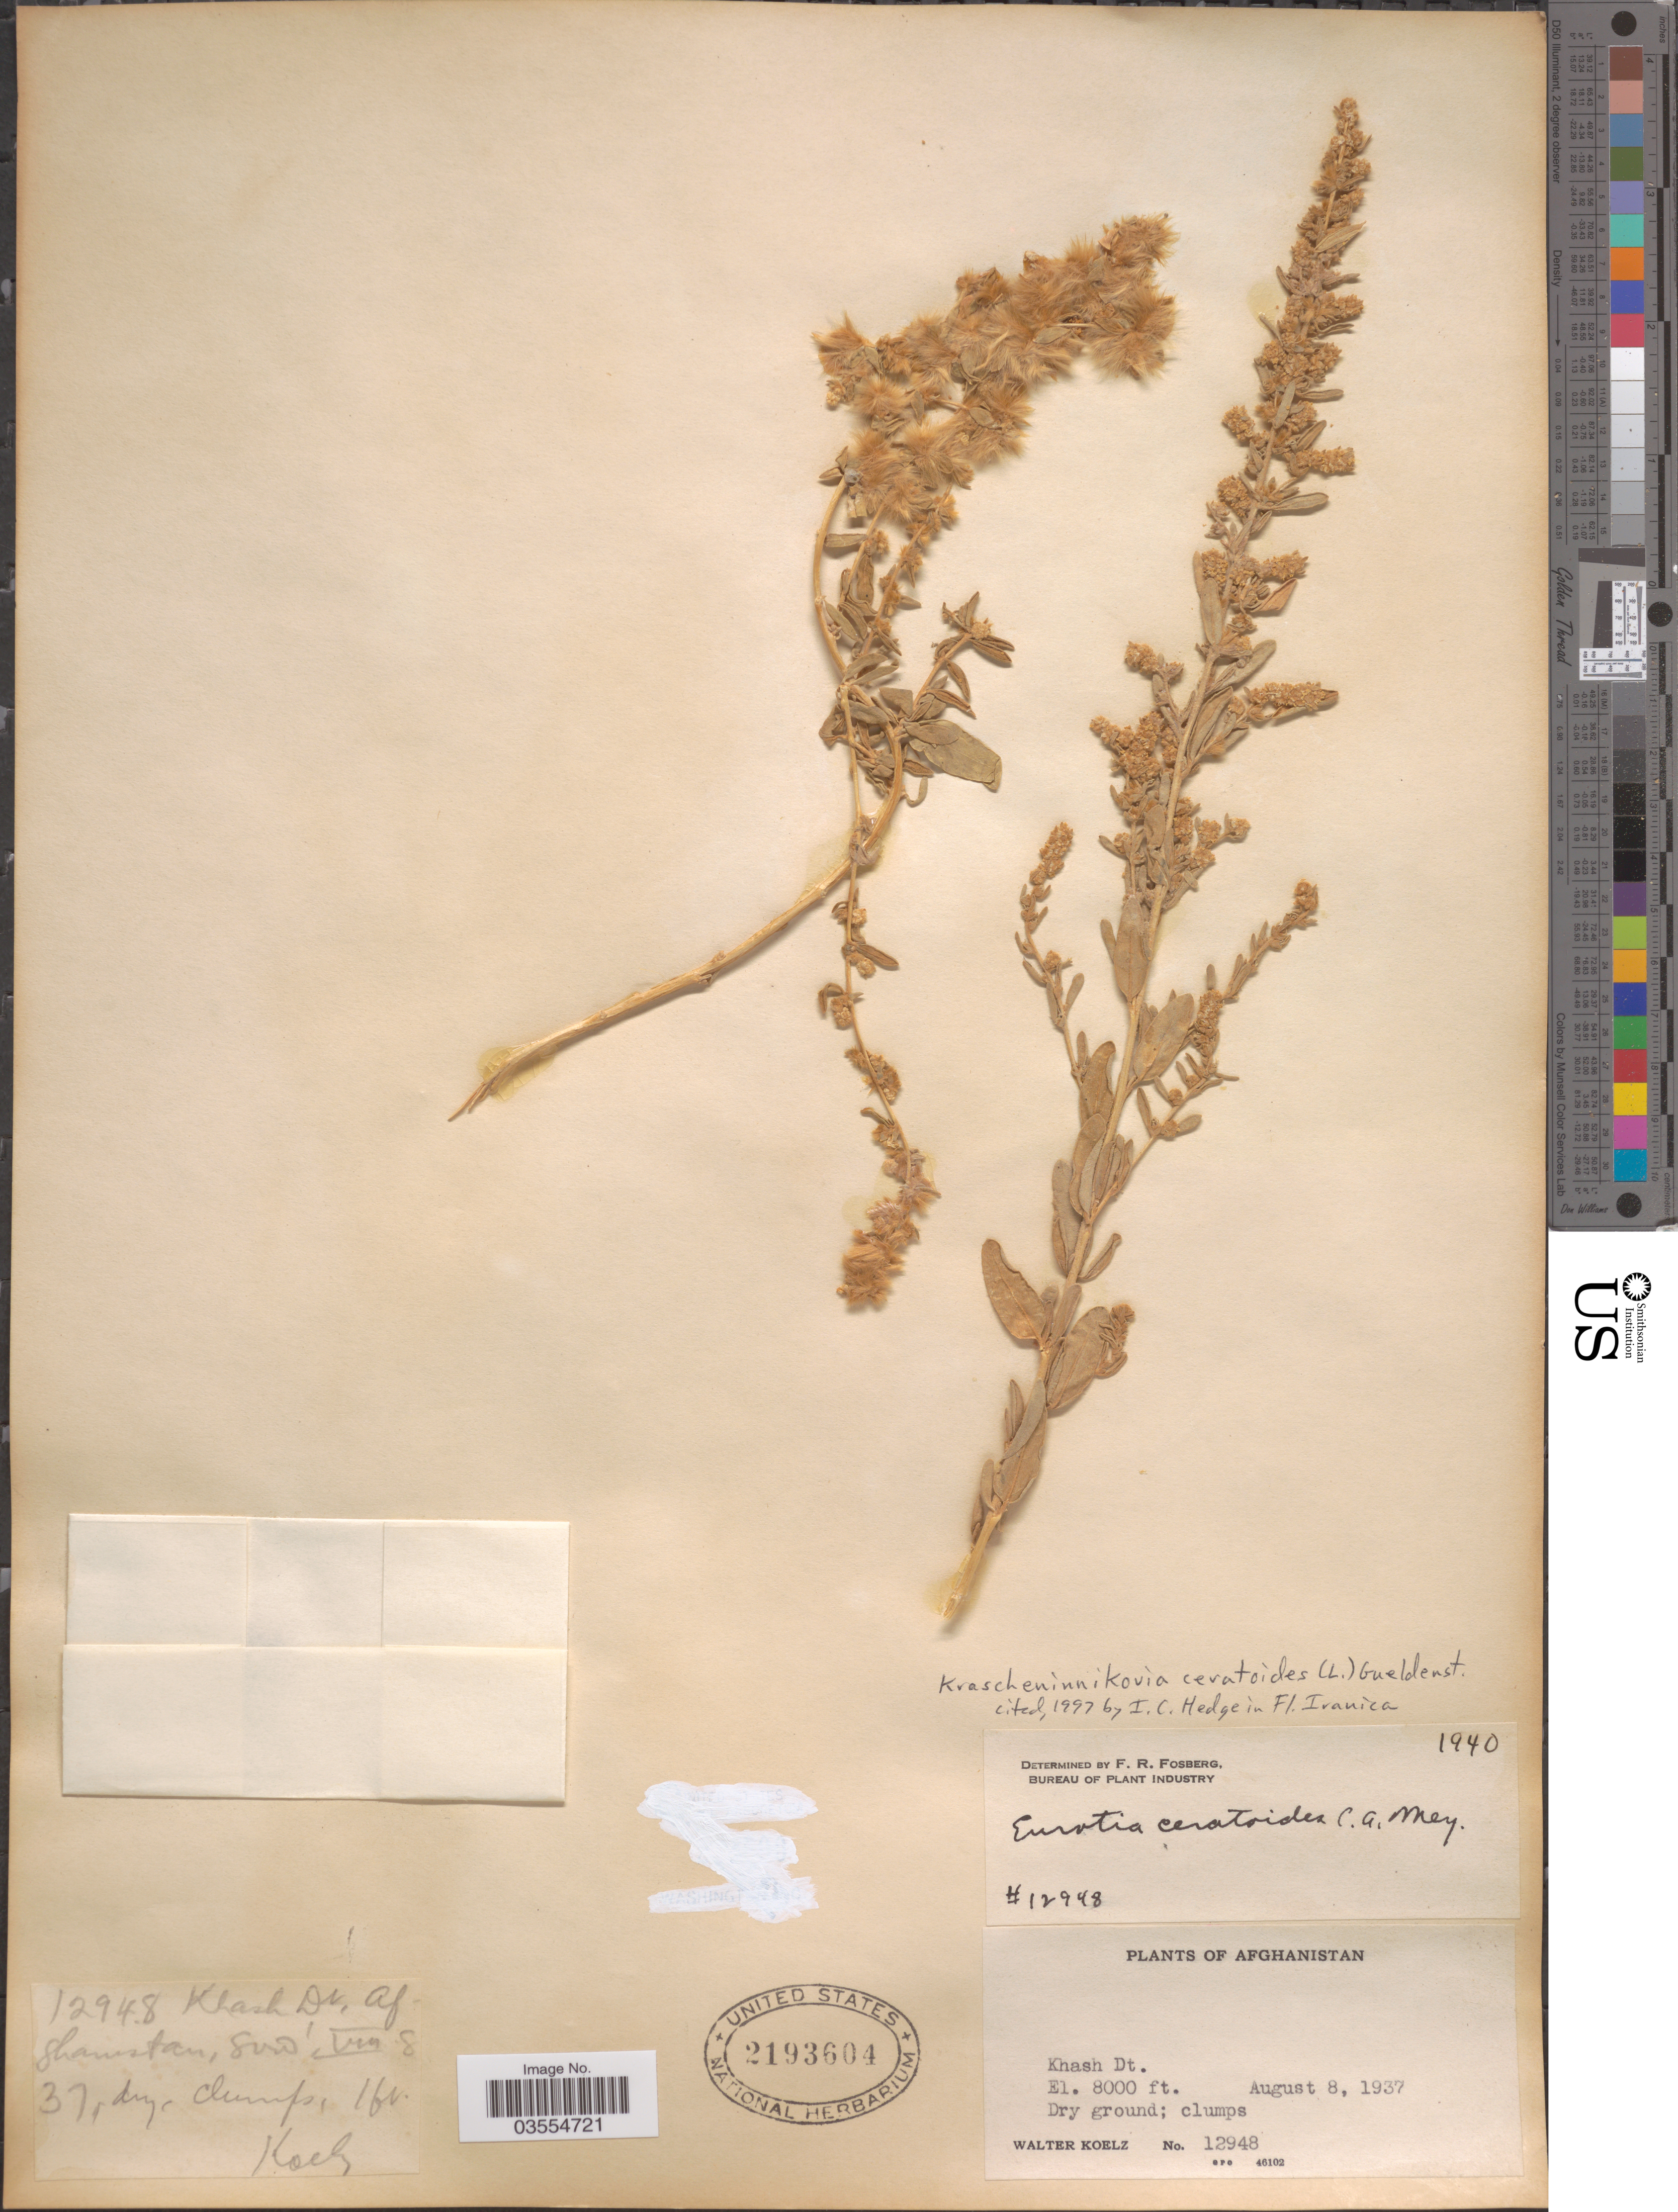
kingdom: Plantae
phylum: Tracheophyta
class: Magnoliopsida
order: Caryophyllales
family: Amaranthaceae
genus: Krascheninnikovia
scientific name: Krascheninnikovia ceratoides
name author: (L.) Gueldenst.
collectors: W. N. Koelz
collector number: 12948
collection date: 1937-08-08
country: Afghanistan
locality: Khash Dt.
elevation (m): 2438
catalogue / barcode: US 2193604